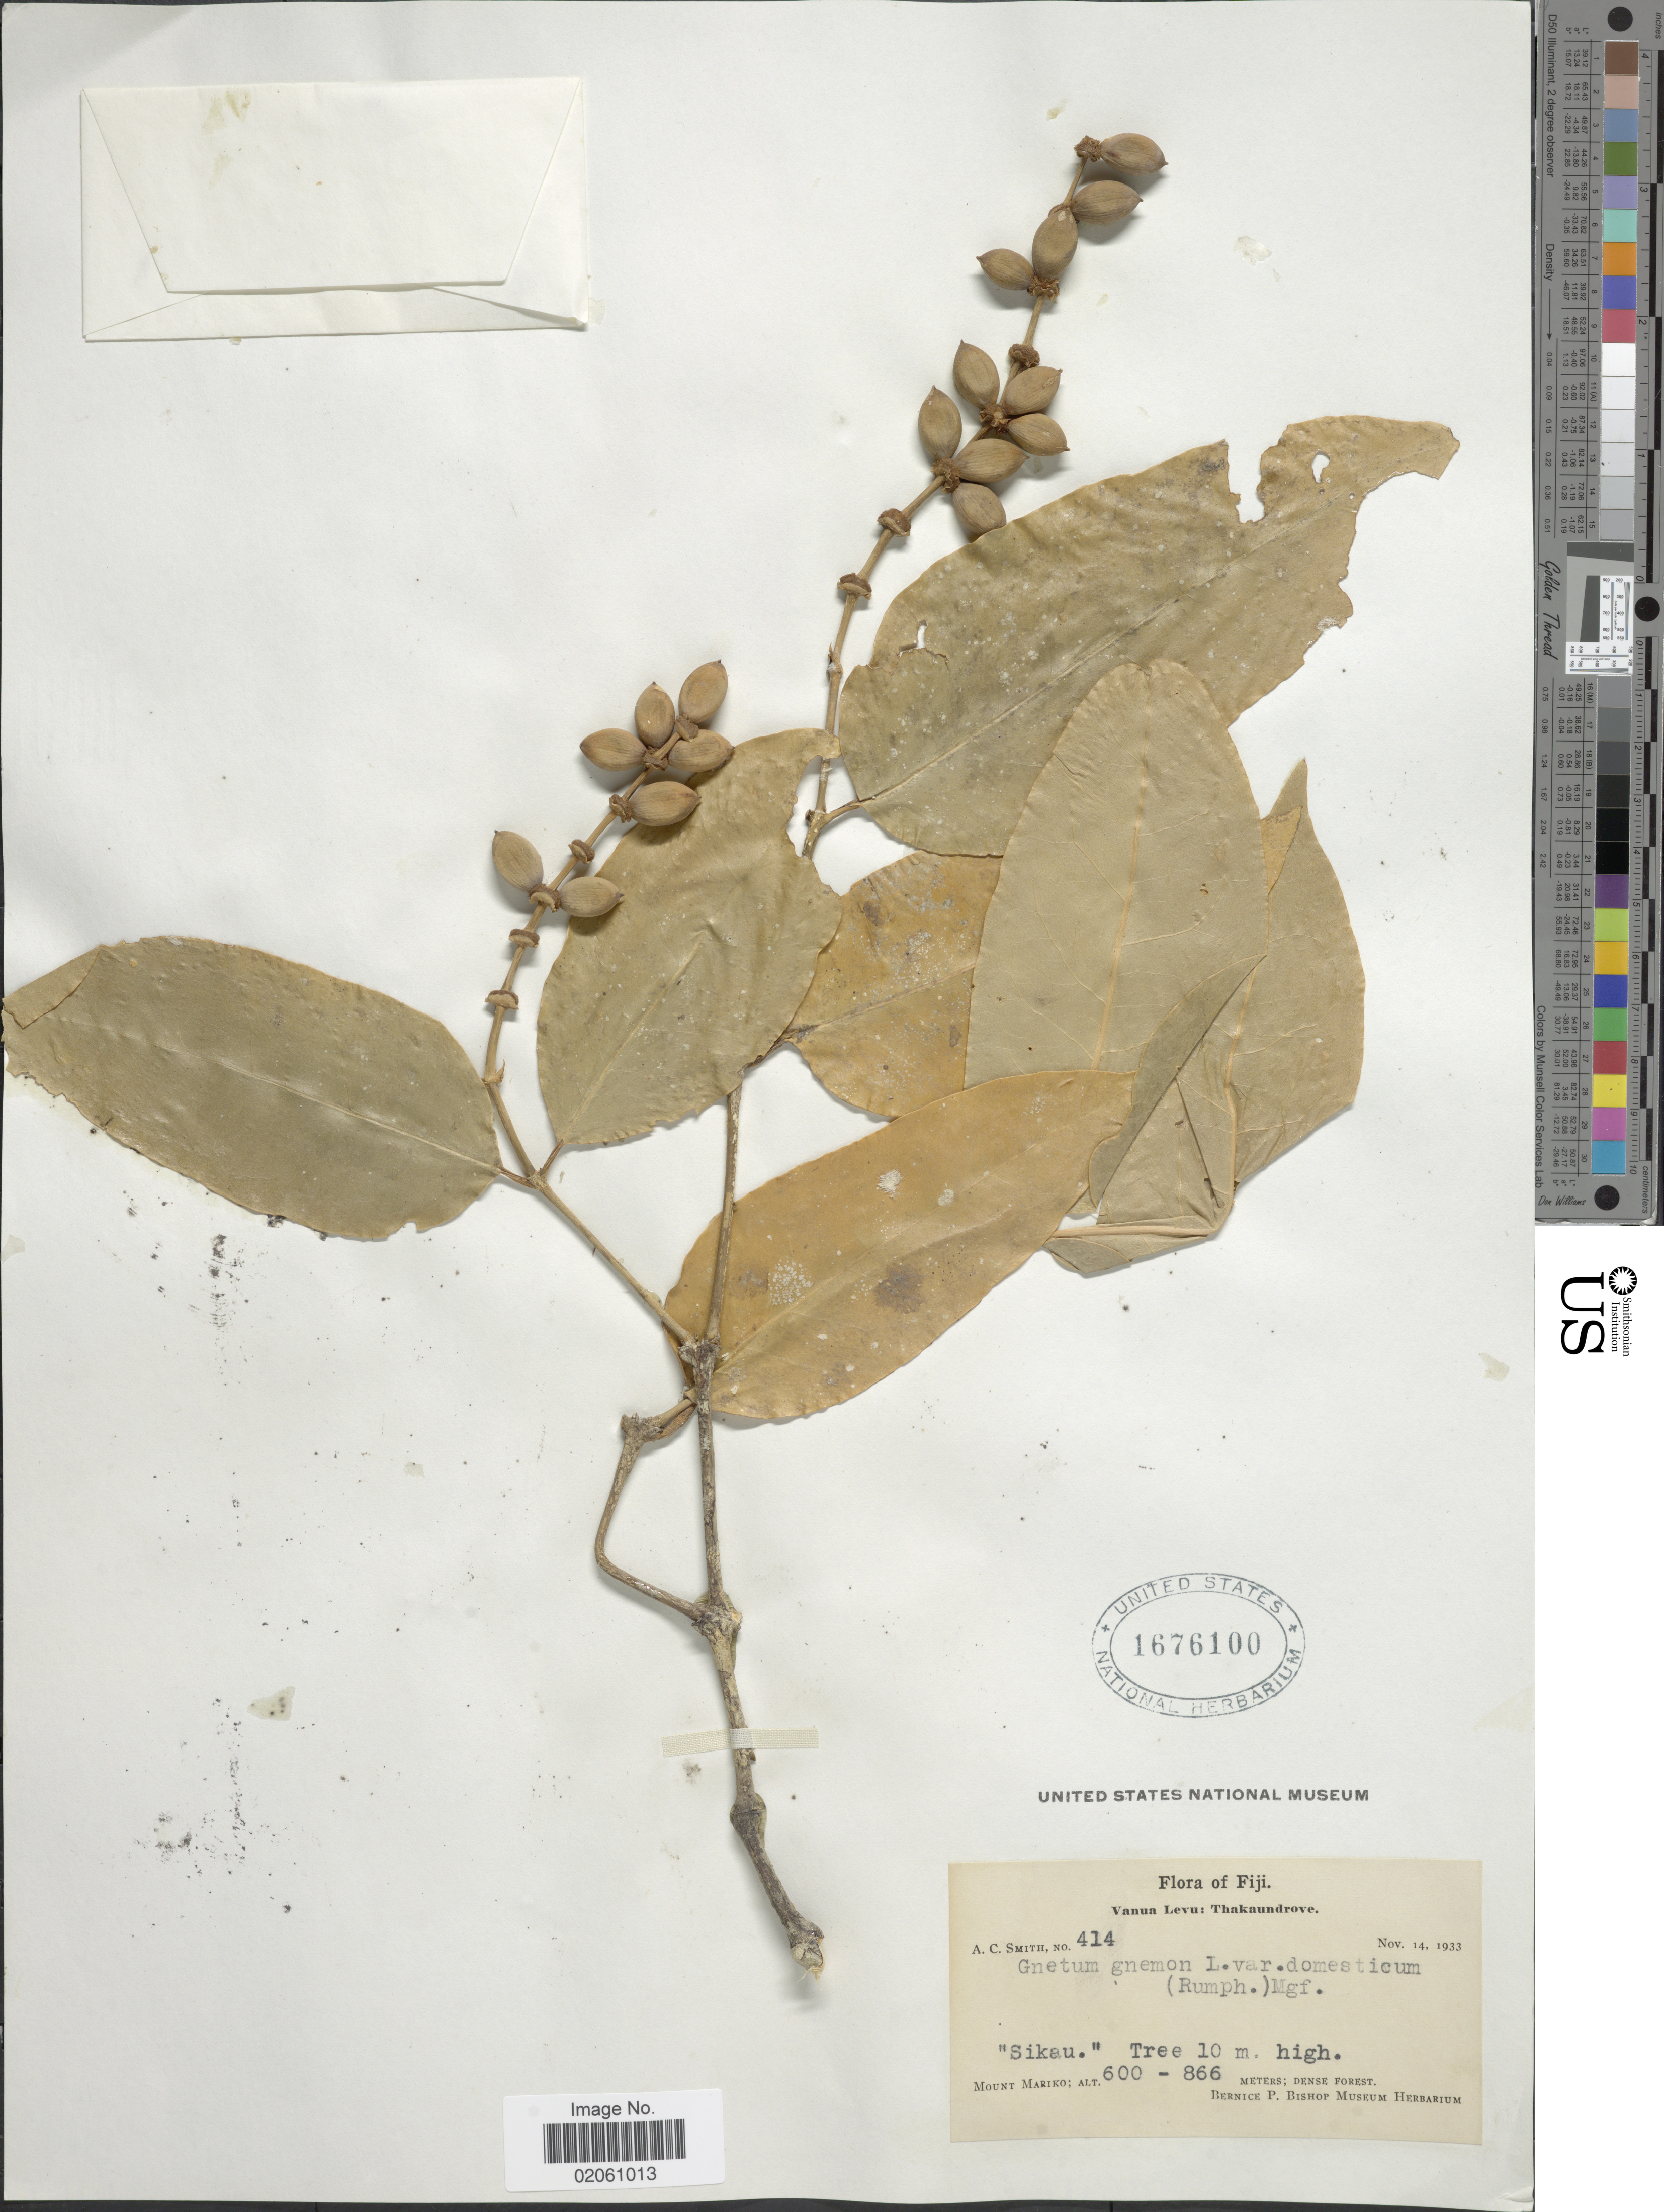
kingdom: Plantae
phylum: Tracheophyta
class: Gnetopsida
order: Gnetales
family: Gnetaceae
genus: Gnetum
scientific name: Gnetum gnemon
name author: L.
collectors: A. C. Smith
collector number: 414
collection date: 1933-11-14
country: Fiji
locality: Vanua Levu: Thakaundrove, Mount Mariko, Dense Forest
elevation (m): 600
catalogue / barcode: US 1676100